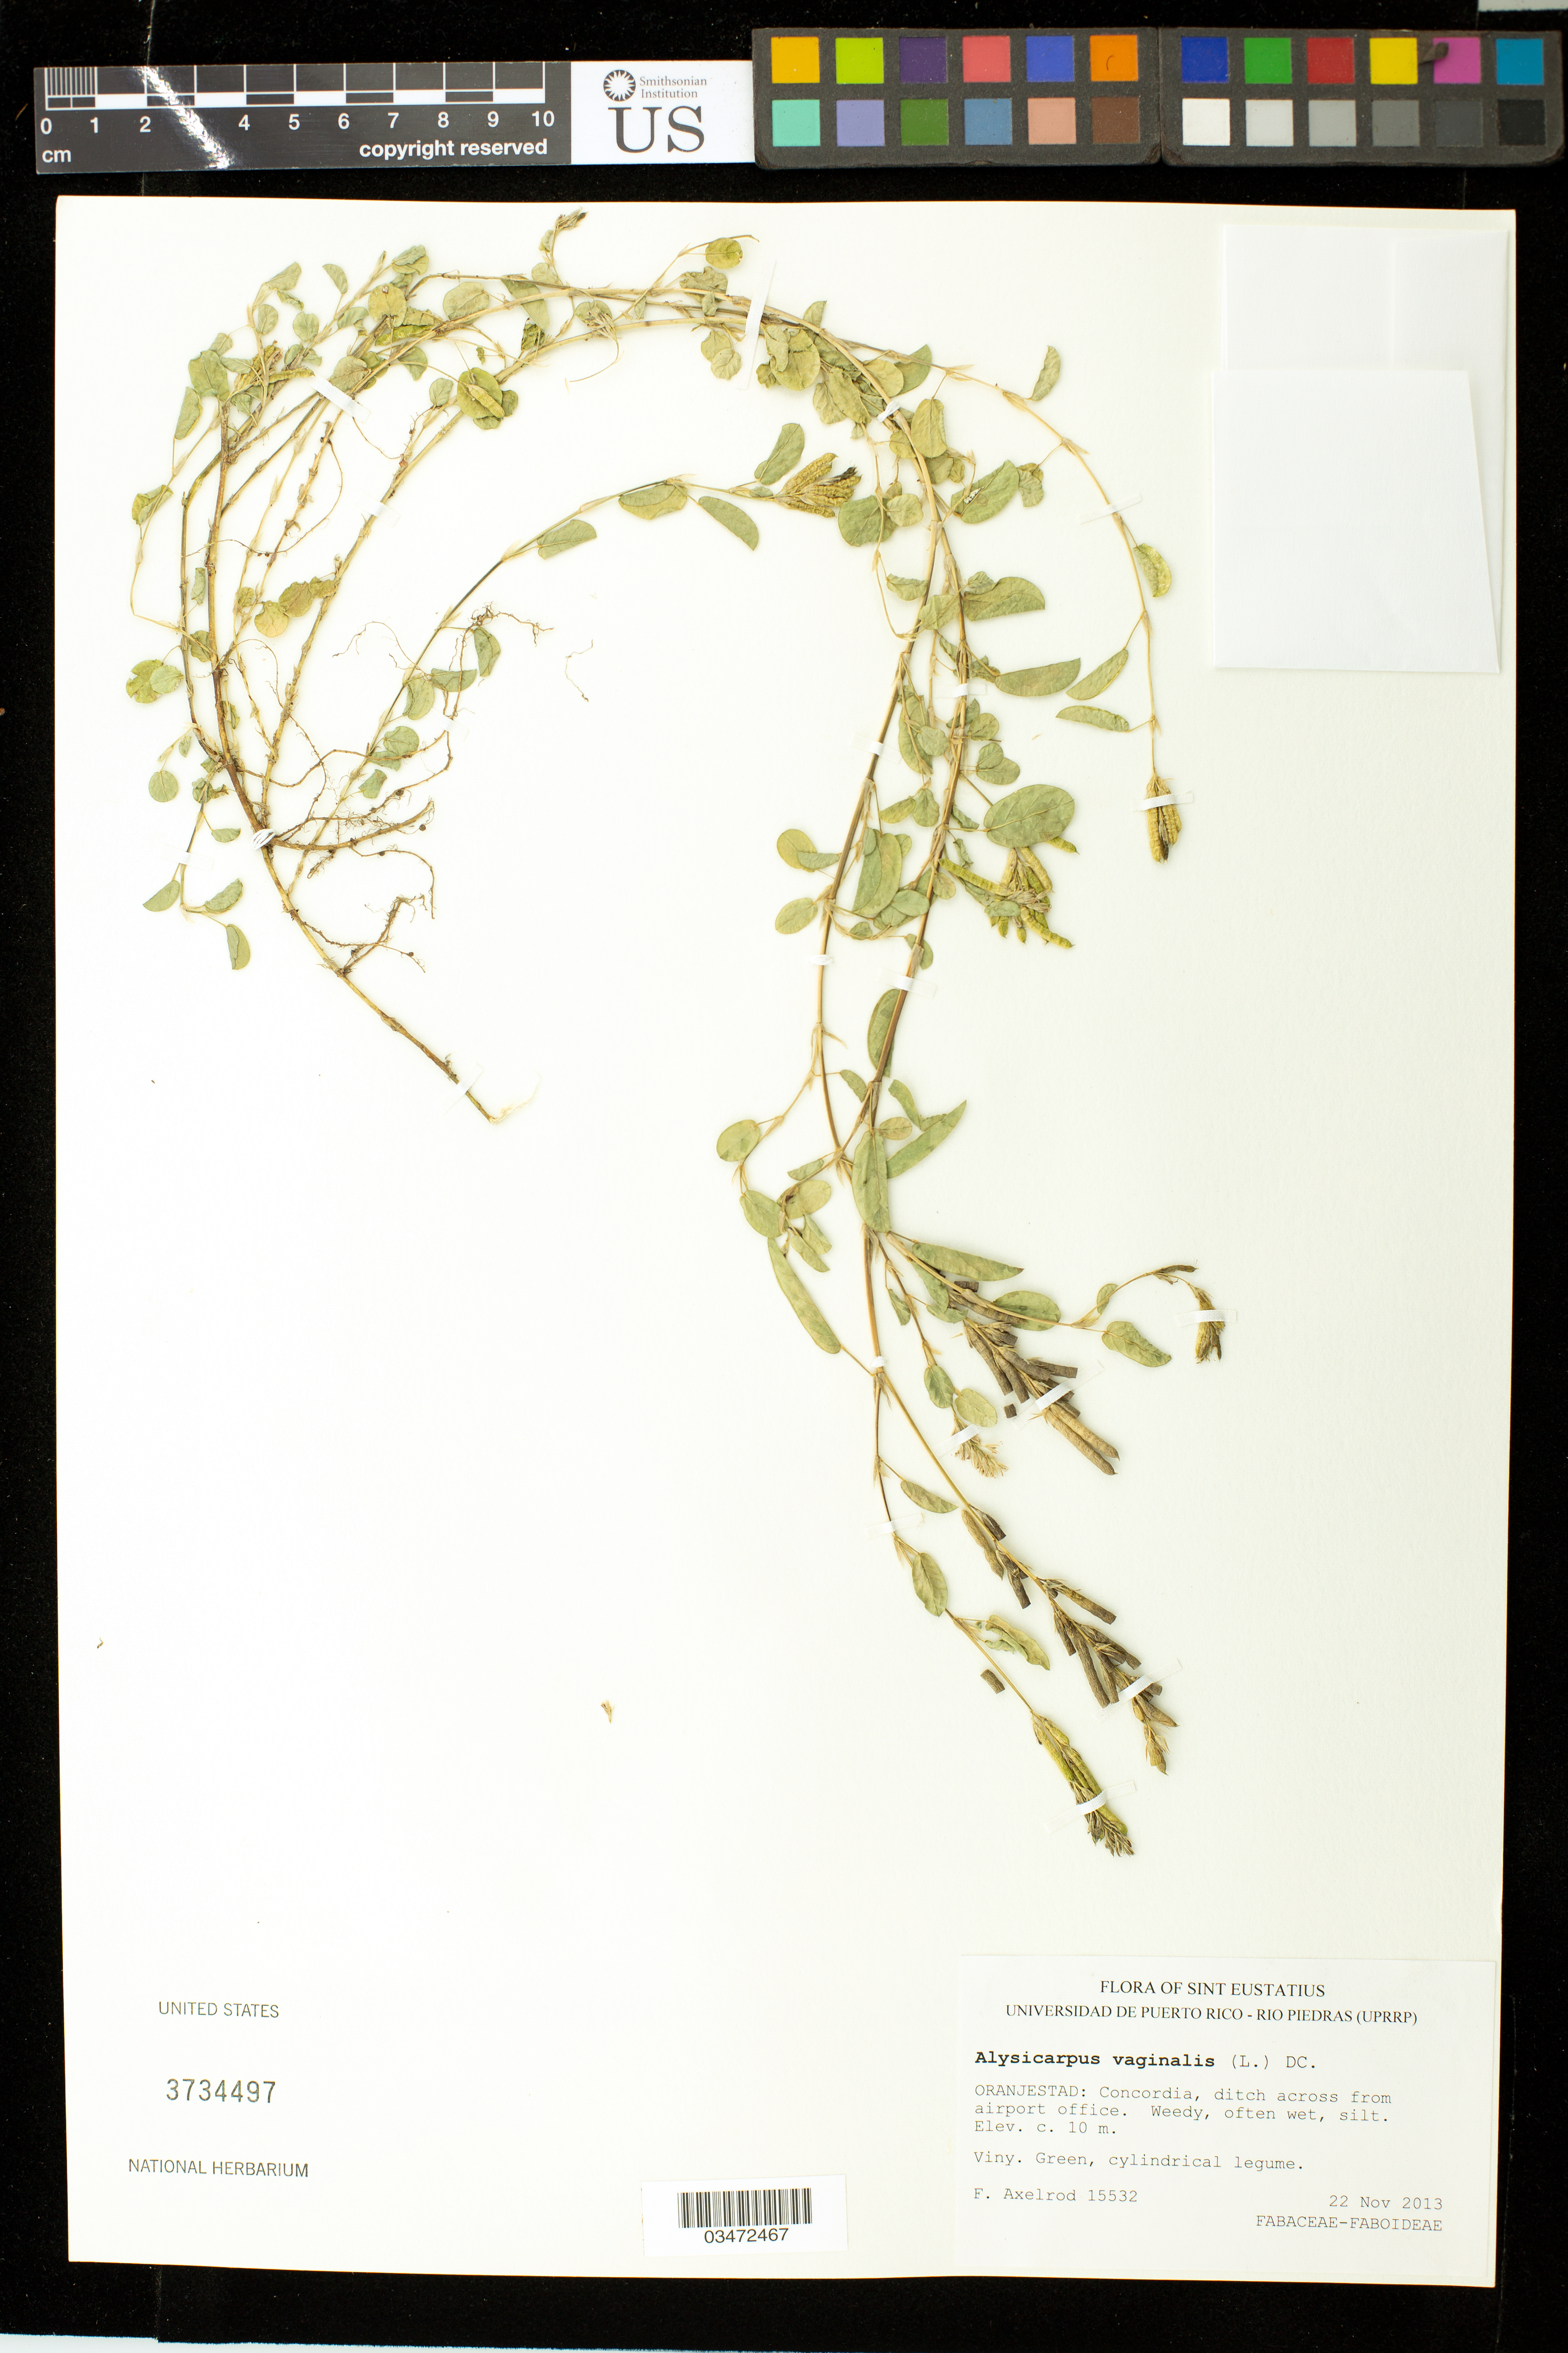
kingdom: Plantae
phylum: Tracheophyta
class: Magnoliopsida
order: Fabales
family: Fabaceae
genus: Alysicarpus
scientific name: Alysicarpus vaginalis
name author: (L.) DC.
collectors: F. S. Axelrod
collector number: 15532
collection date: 2013-11-22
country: Netherlands Antilles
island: St. Eustatius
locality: Oranjestad. Concordia, ditch across from airport office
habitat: Weedy, often wet, silt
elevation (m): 10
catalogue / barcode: US 3734497